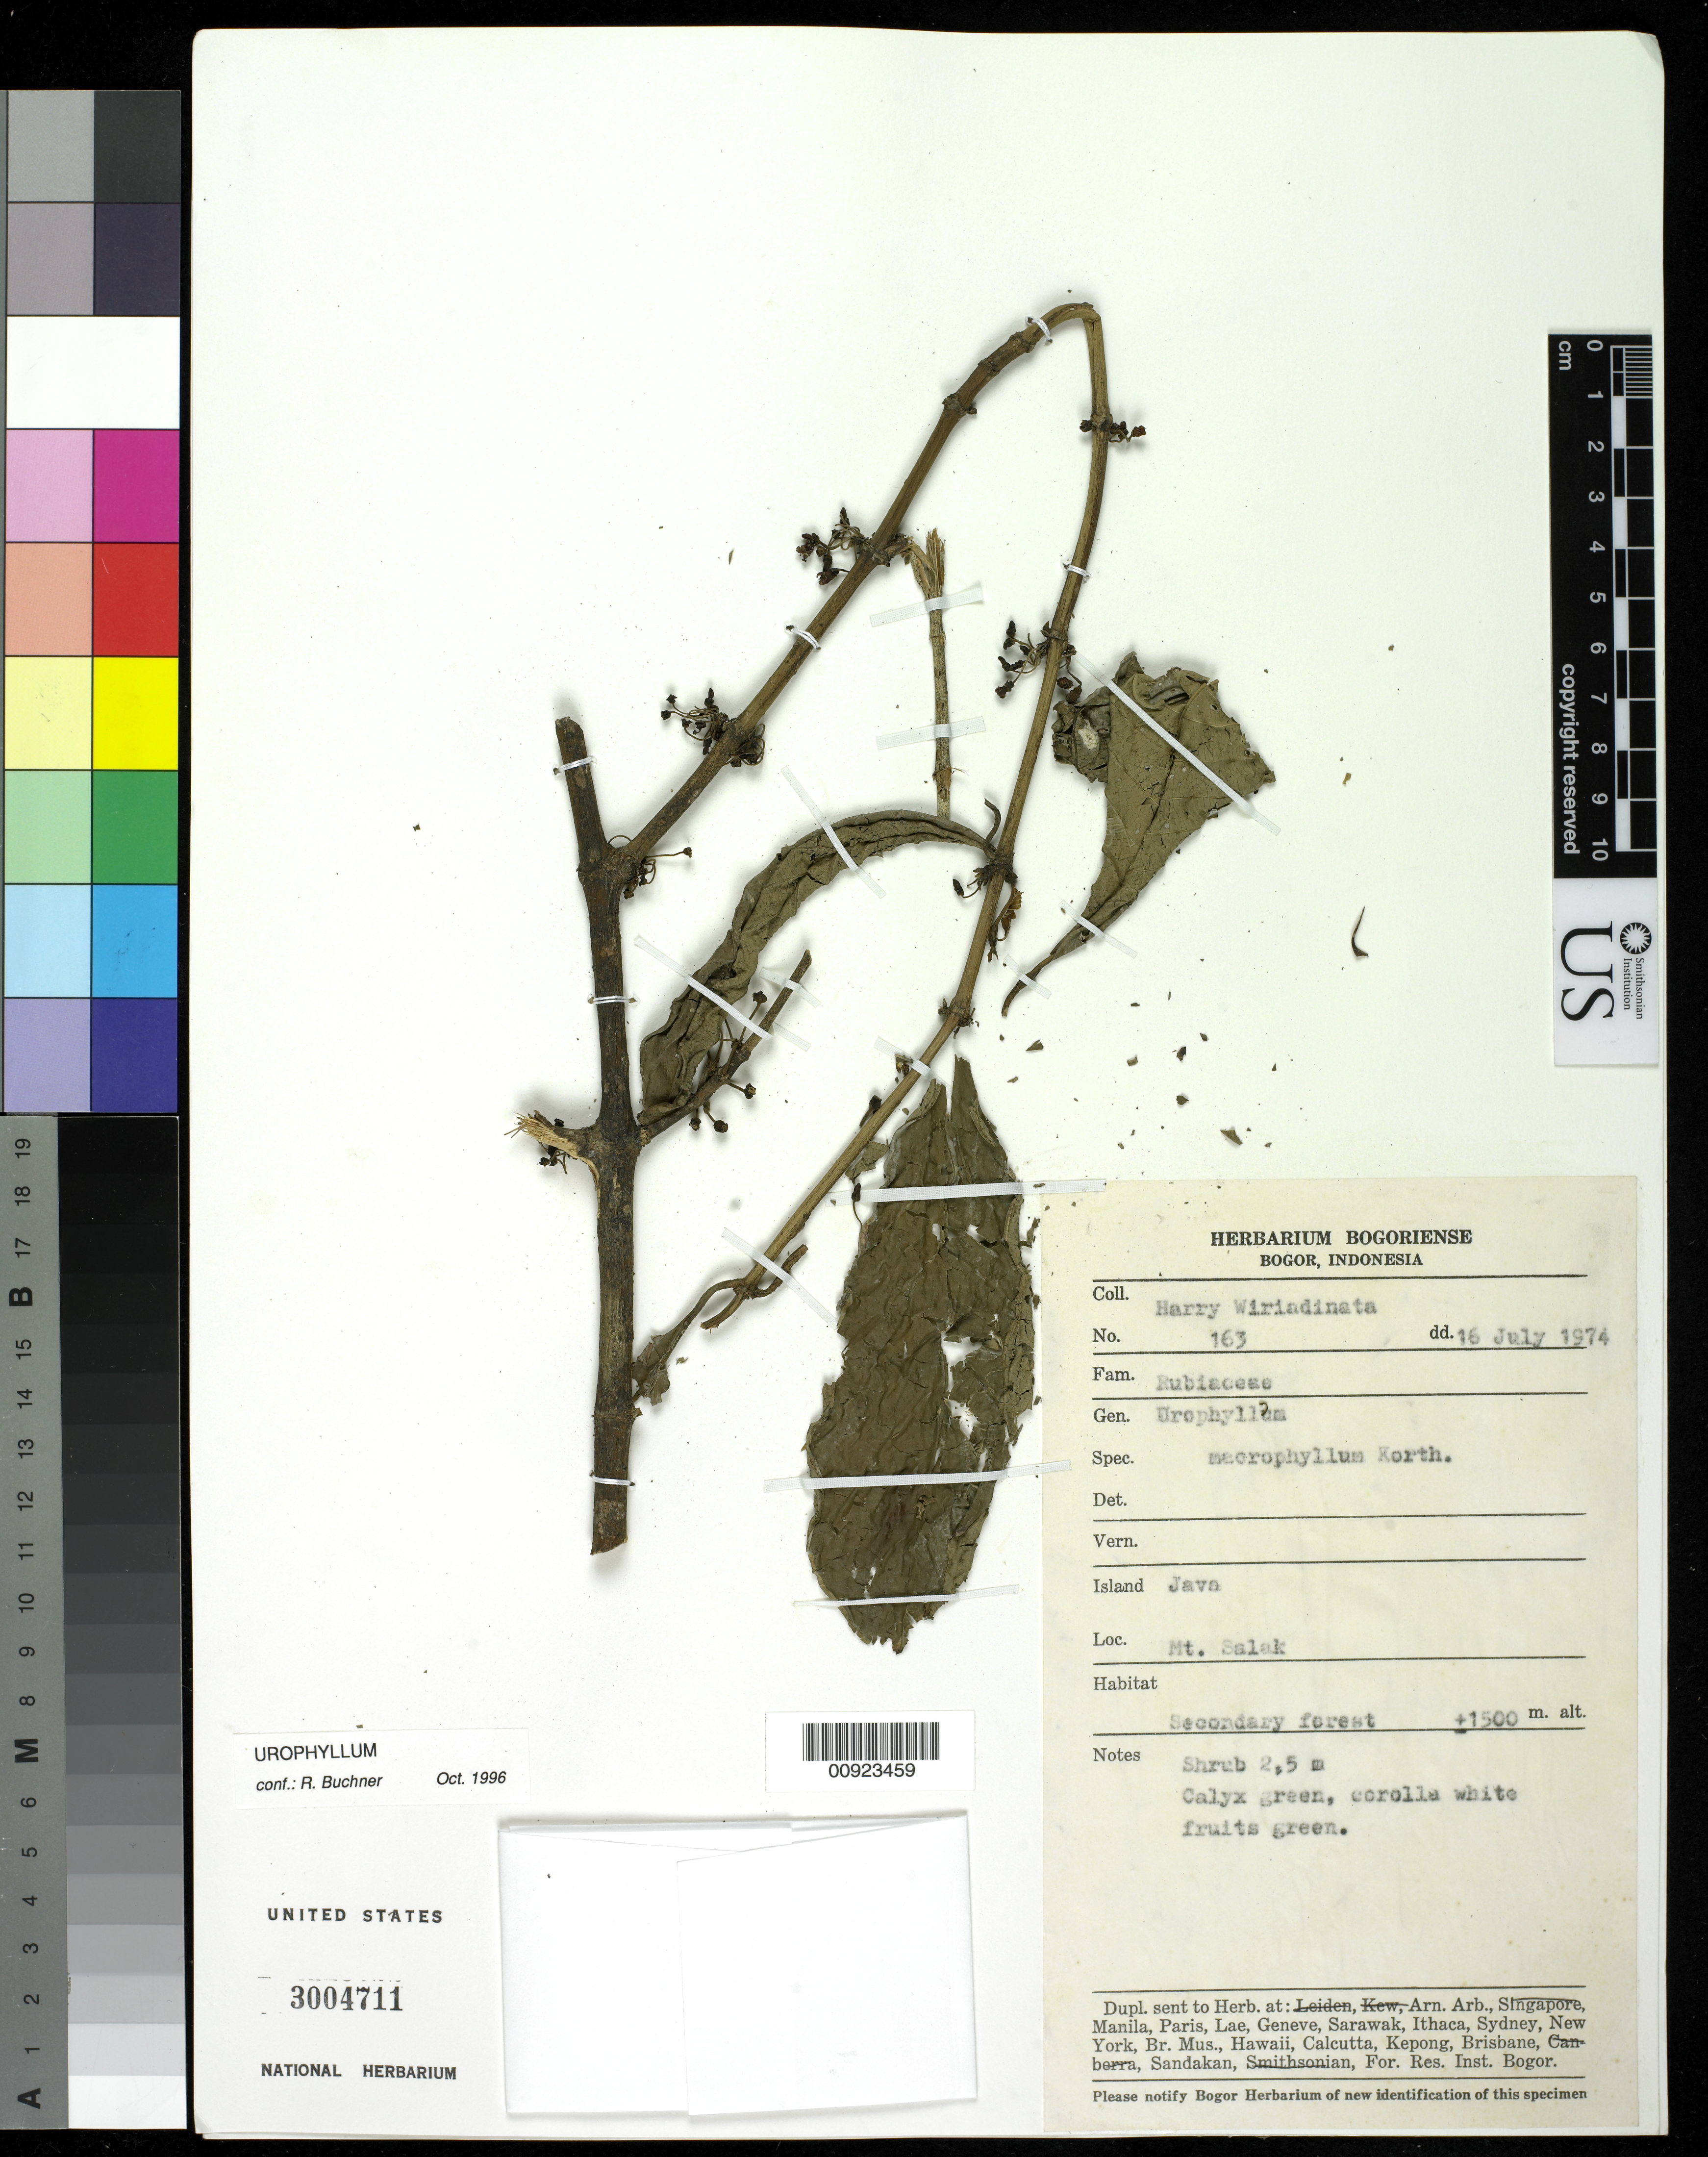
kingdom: Plantae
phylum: Tracheophyta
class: Magnoliopsida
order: Gentianales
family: Rubiaceae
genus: Urophyllum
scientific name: Urophyllum macrophyllum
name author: (Blume) Korth.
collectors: H. Wiriadinata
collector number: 163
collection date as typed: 16 Jul 1974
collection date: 1974-07-16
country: Indonesia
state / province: Java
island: Java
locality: Mt. Salak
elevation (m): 457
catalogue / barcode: US 3004711